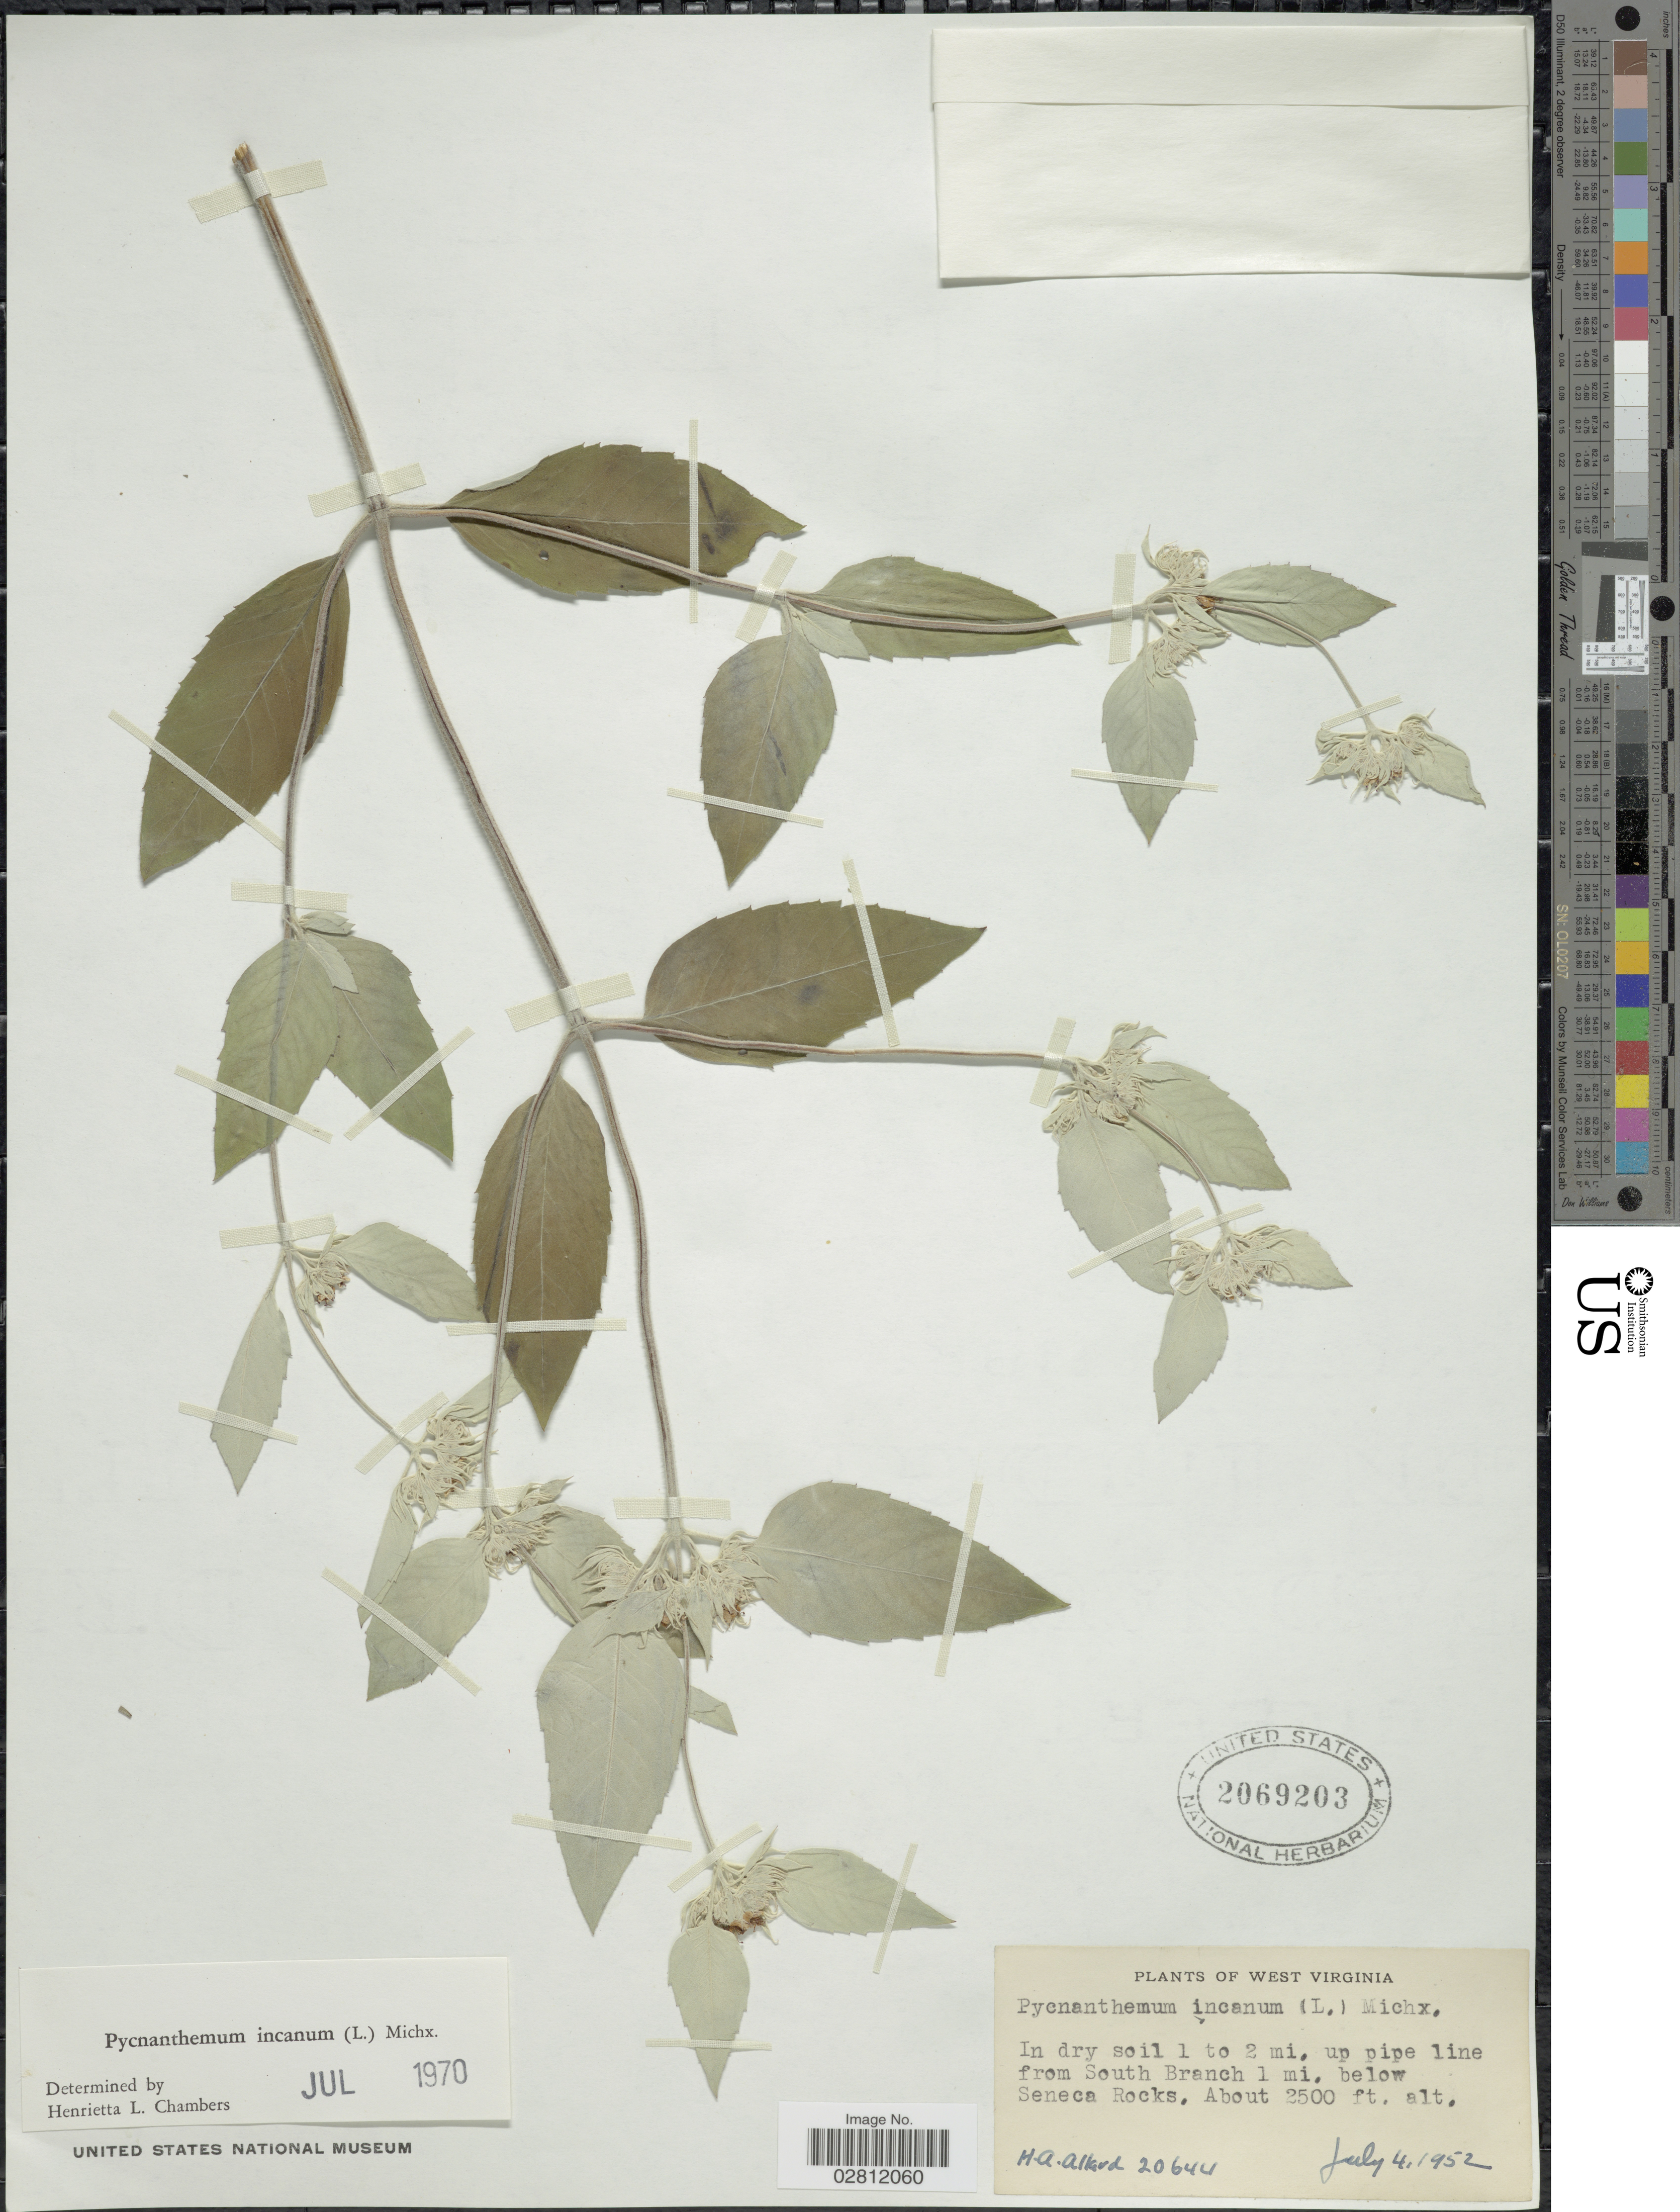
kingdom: Plantae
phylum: Tracheophyta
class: Magnoliopsida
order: Lamiales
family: Lamiaceae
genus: Pycnanthemum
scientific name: Pycnanthemum incanum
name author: (L.) Michx.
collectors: H. A. Allard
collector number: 20644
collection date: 1952-07-04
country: United States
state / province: West Virginia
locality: In dry soil 1 to 2 mi. up pipe line from South Branch 1 mi. below Seneca Rocks.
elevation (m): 762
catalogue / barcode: US 2069203